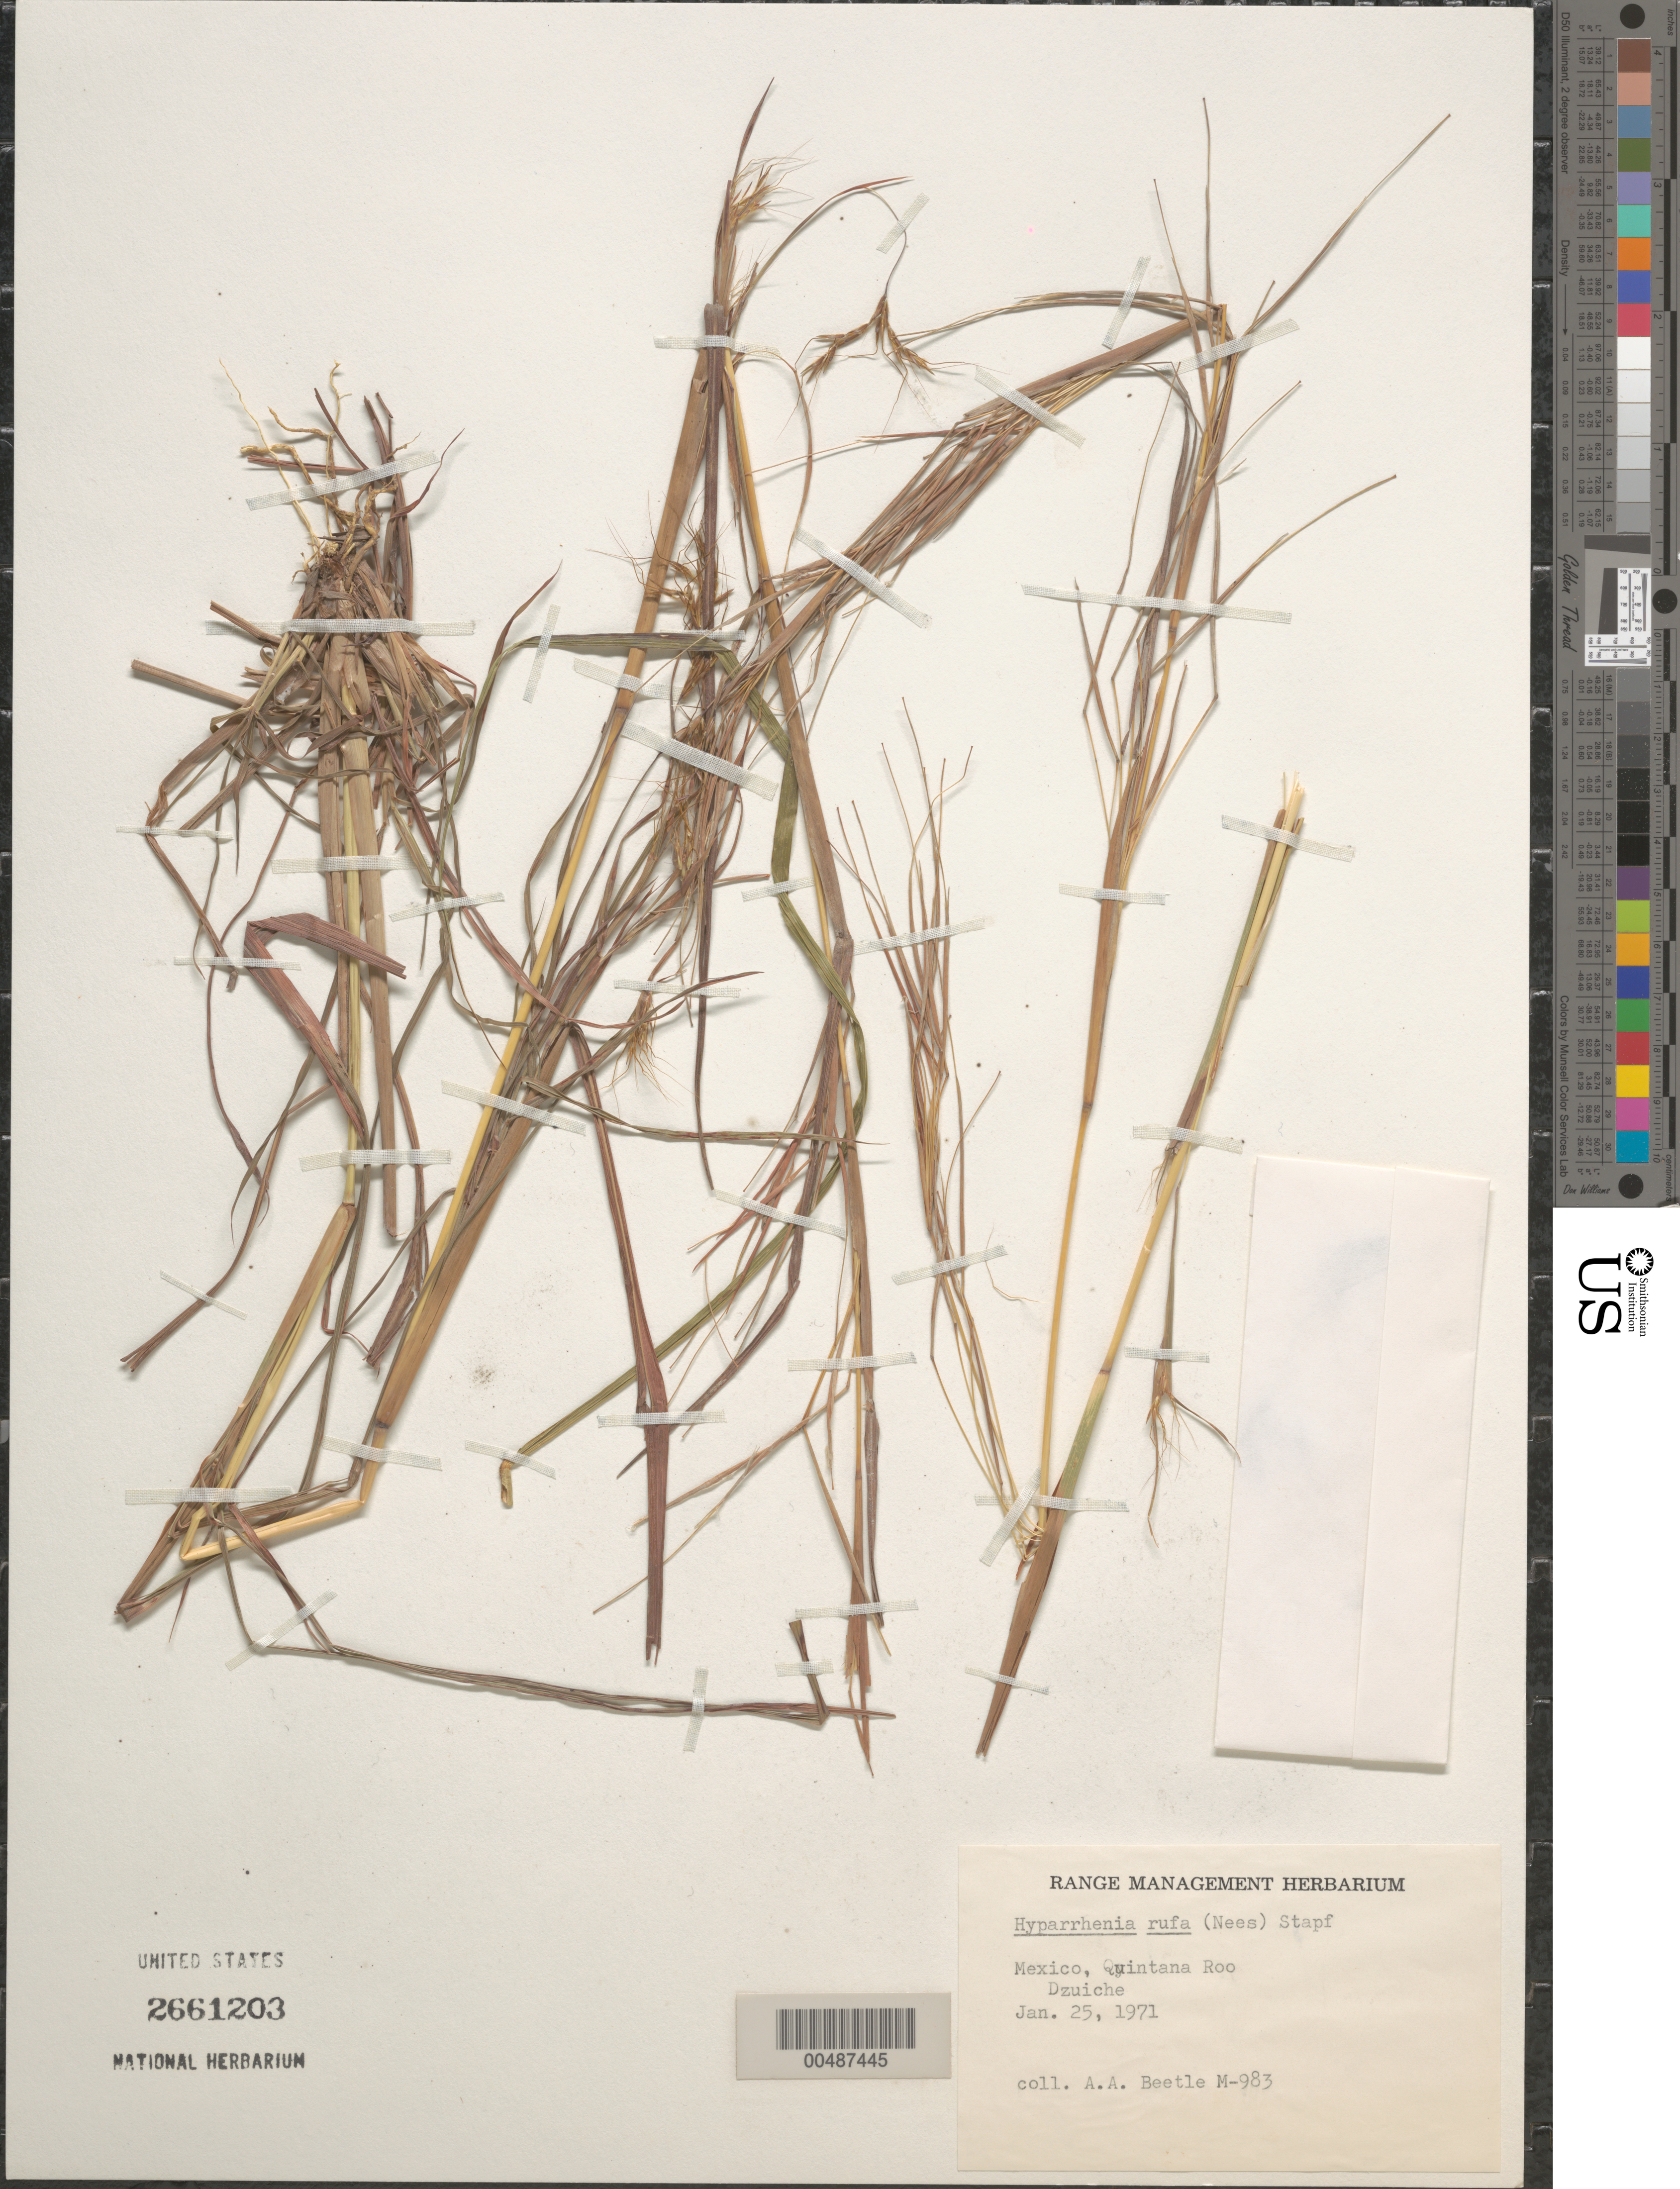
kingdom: Plantae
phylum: Tracheophyta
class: Liliopsida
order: Poales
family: Poaceae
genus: Hyparrhenia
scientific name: Hyparrhenia rufa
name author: (Nees) Stapf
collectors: A. A. Beetle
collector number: M-983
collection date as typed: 25 Jan 1971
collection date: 1971-01-25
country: Mexico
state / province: Quintana Roo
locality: Dzuiche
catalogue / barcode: US 2661203